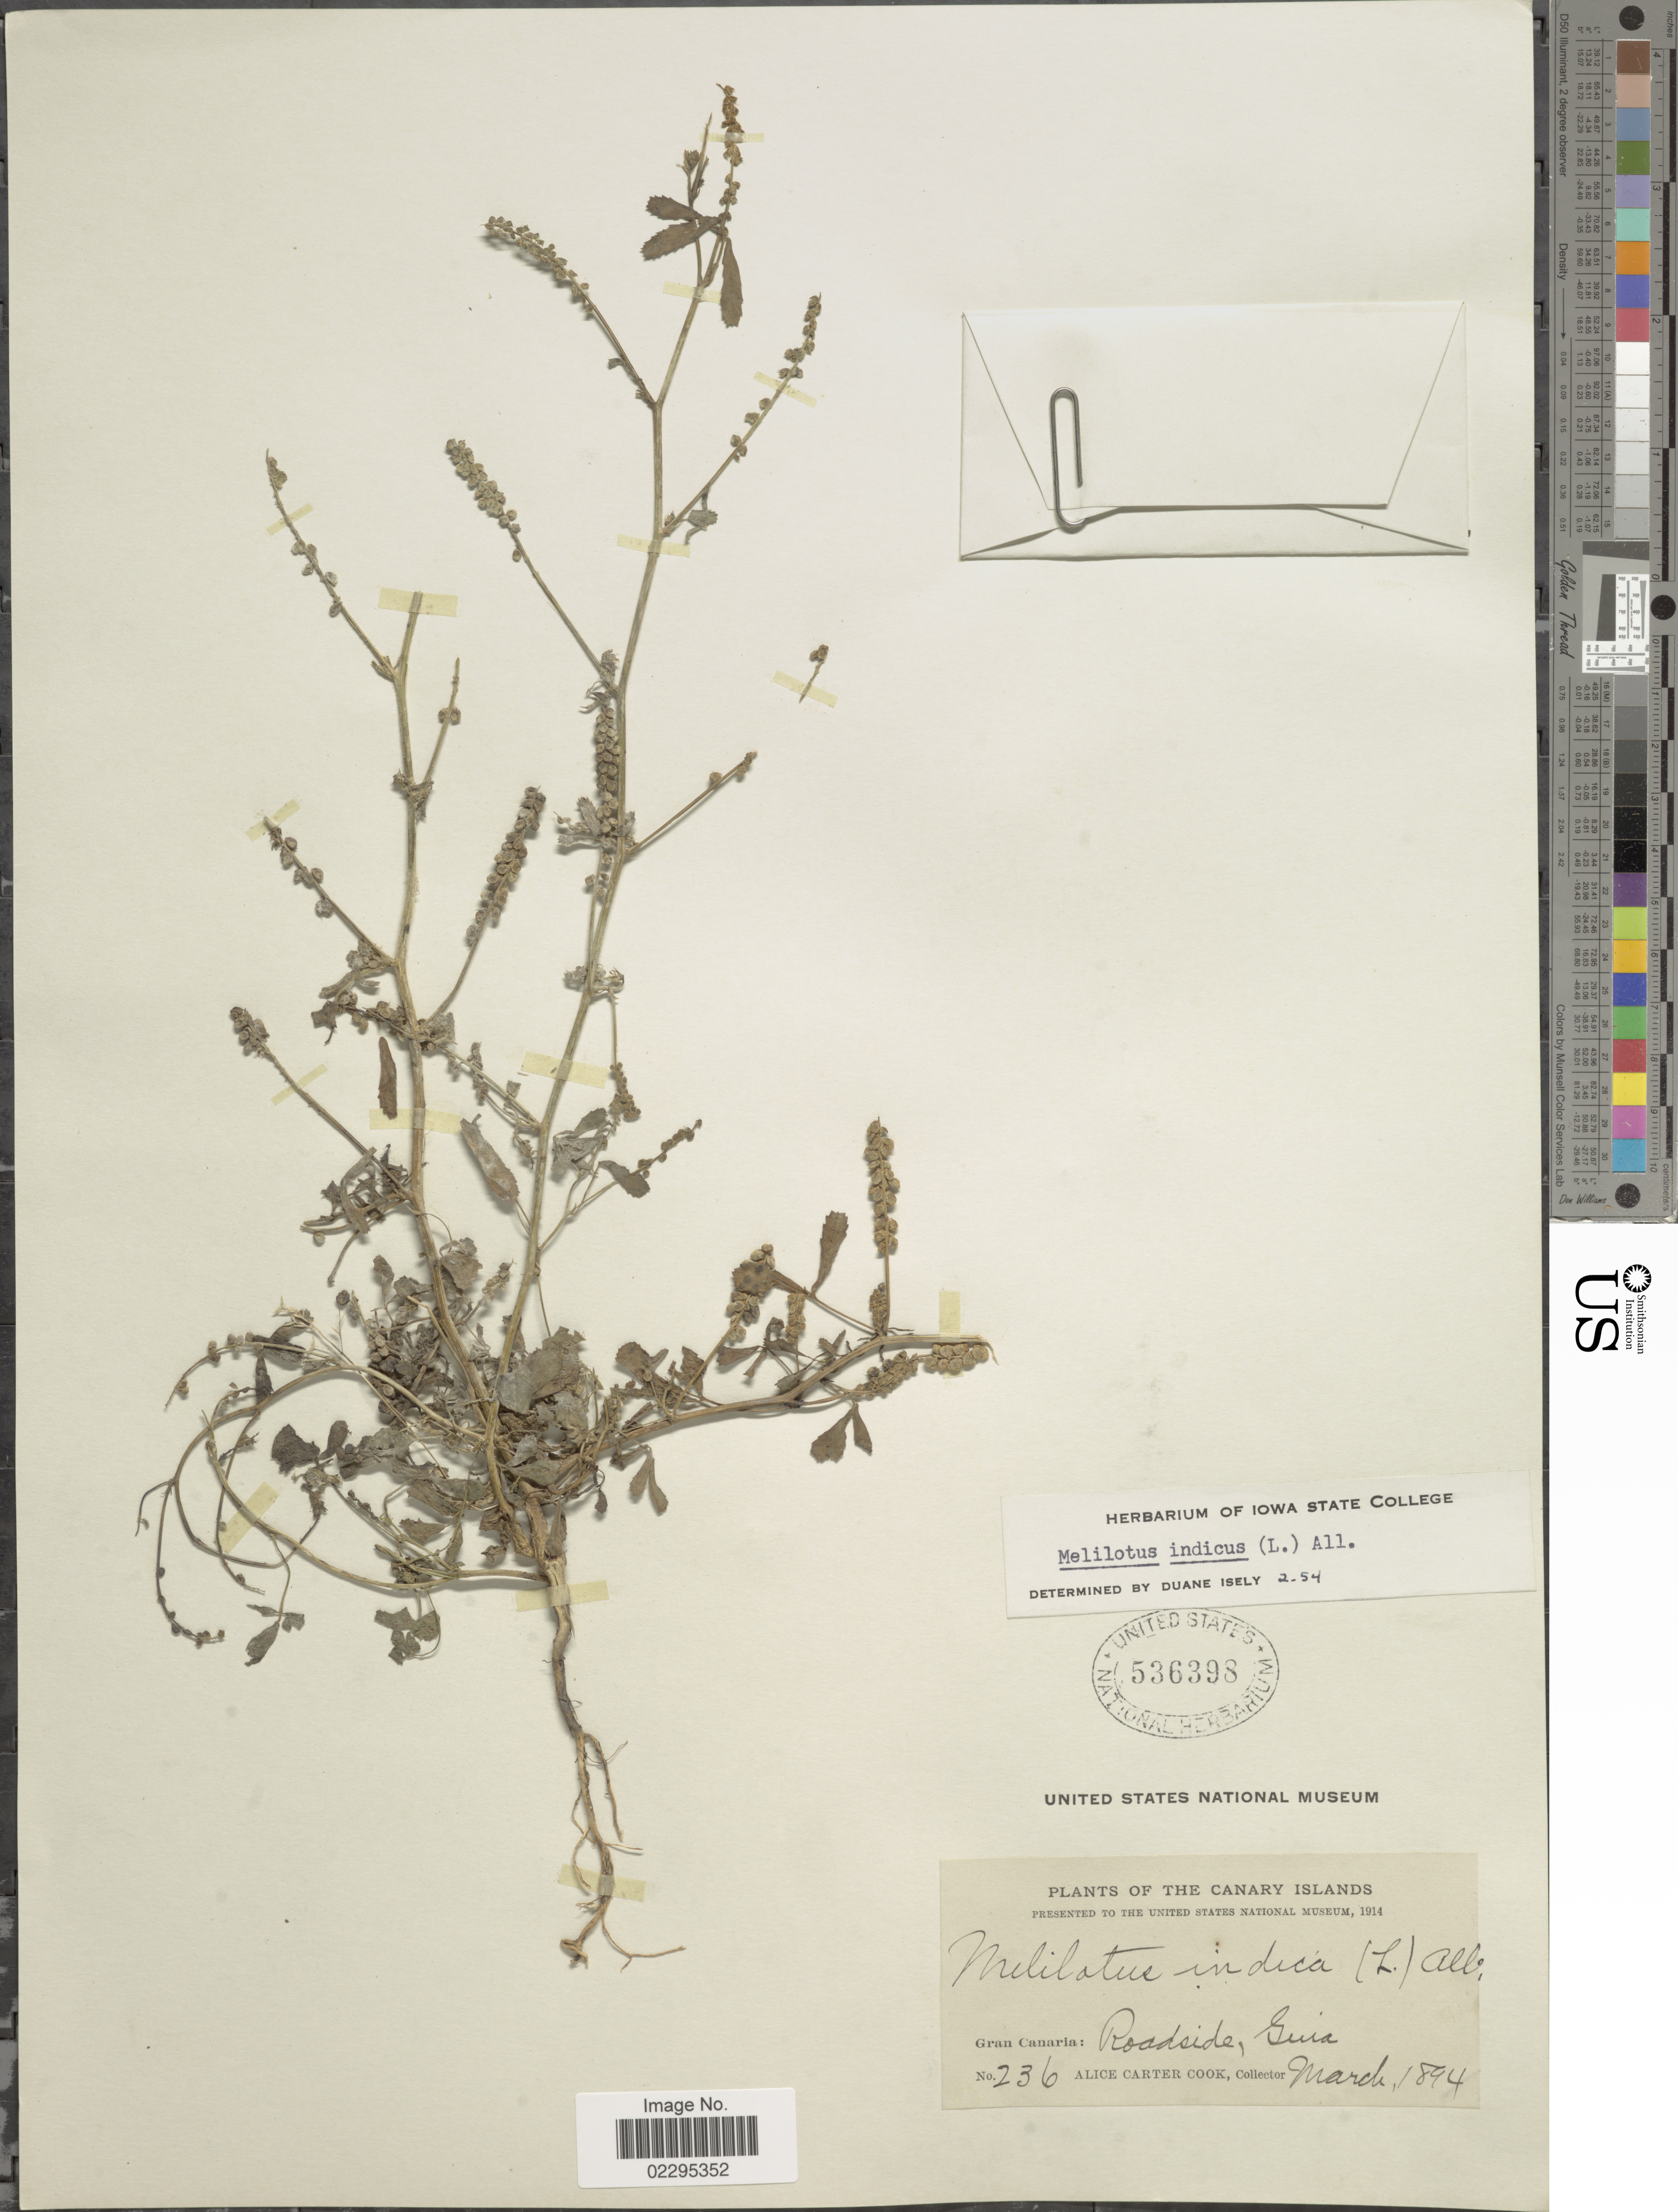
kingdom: Plantae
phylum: Tracheophyta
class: Magnoliopsida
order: Fabales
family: Fabaceae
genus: Melilotus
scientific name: Melilotus indicus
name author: (L.) All.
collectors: Alice C. Cook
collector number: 236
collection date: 1894-03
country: Spain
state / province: Canarias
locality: Canary Islands. Gran Canaria: Roadside, Guia.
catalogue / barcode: US 536393